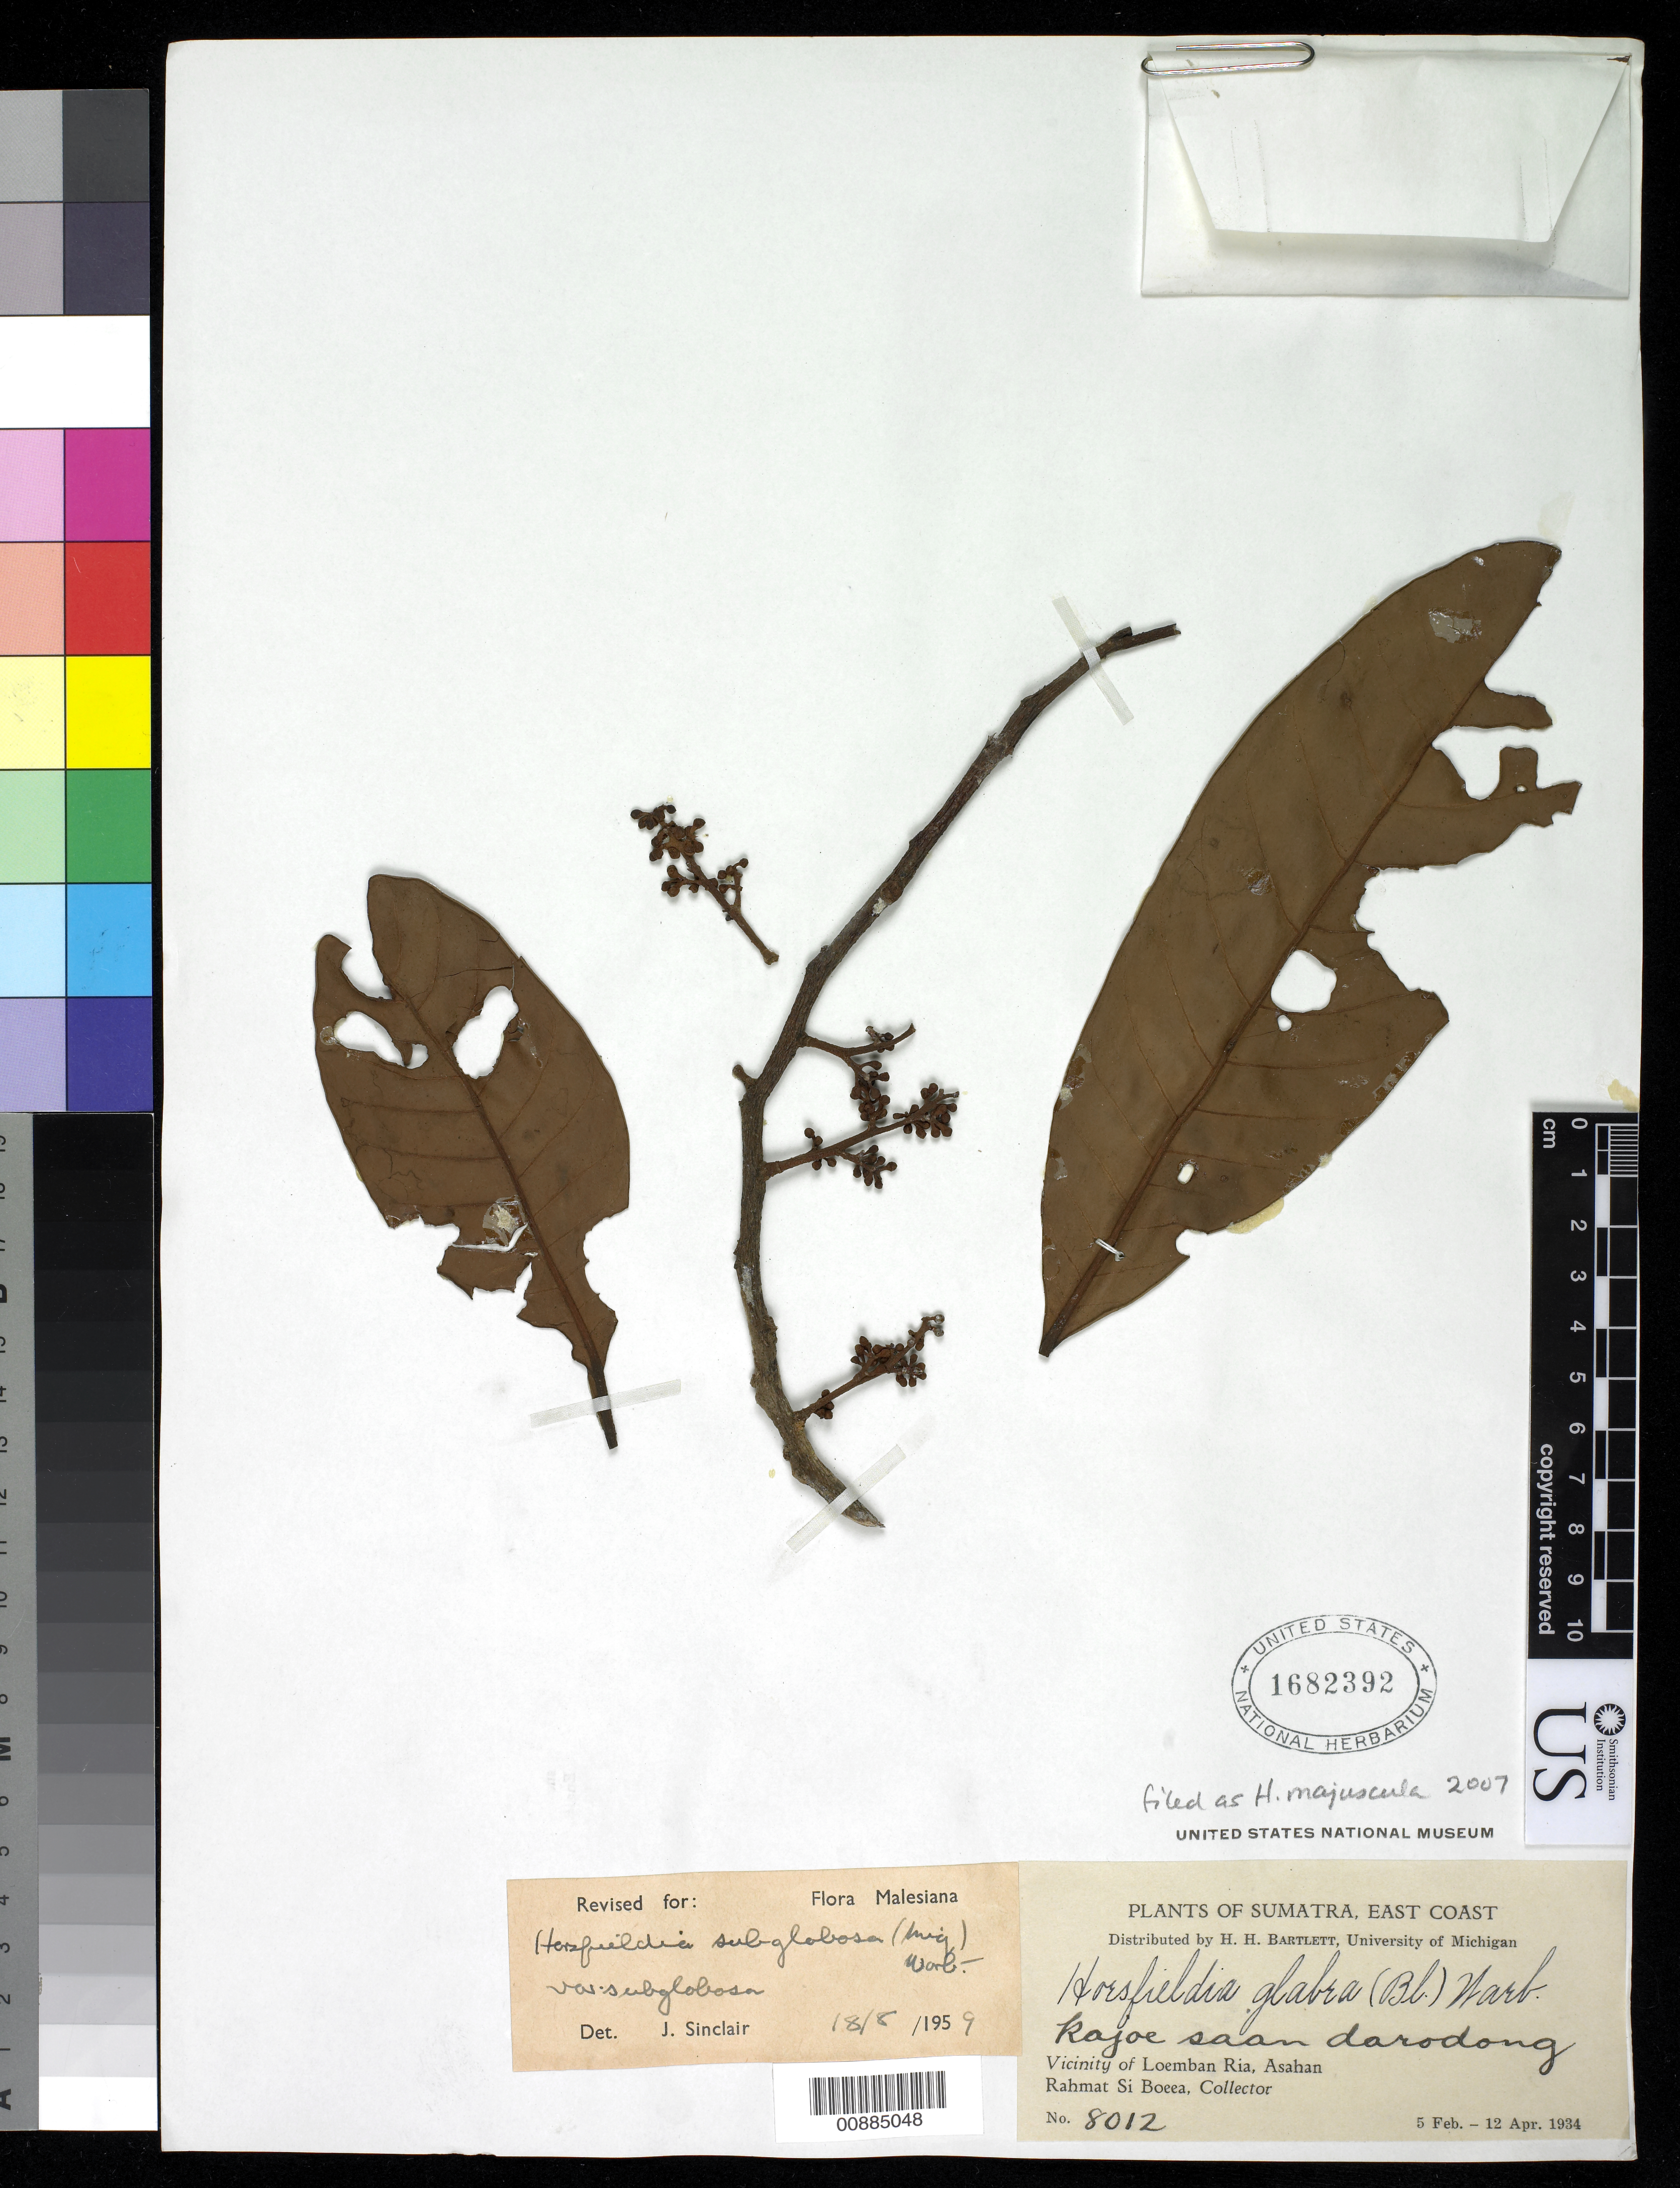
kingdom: Plantae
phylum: Tracheophyta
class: Magnoliopsida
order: Magnoliales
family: Myristicaceae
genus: Horsfieldia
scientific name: Horsfieldia majuscula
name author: (R.M. King) Warb.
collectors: Rahmat Si Boeea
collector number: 8012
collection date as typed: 05 Feb 1934 to 12 Apr 1934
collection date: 1934-02-05/1934-04-12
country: Indonesia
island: Sumatra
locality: Vicinity of Loeman Ria, Asahan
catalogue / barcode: US 1682392